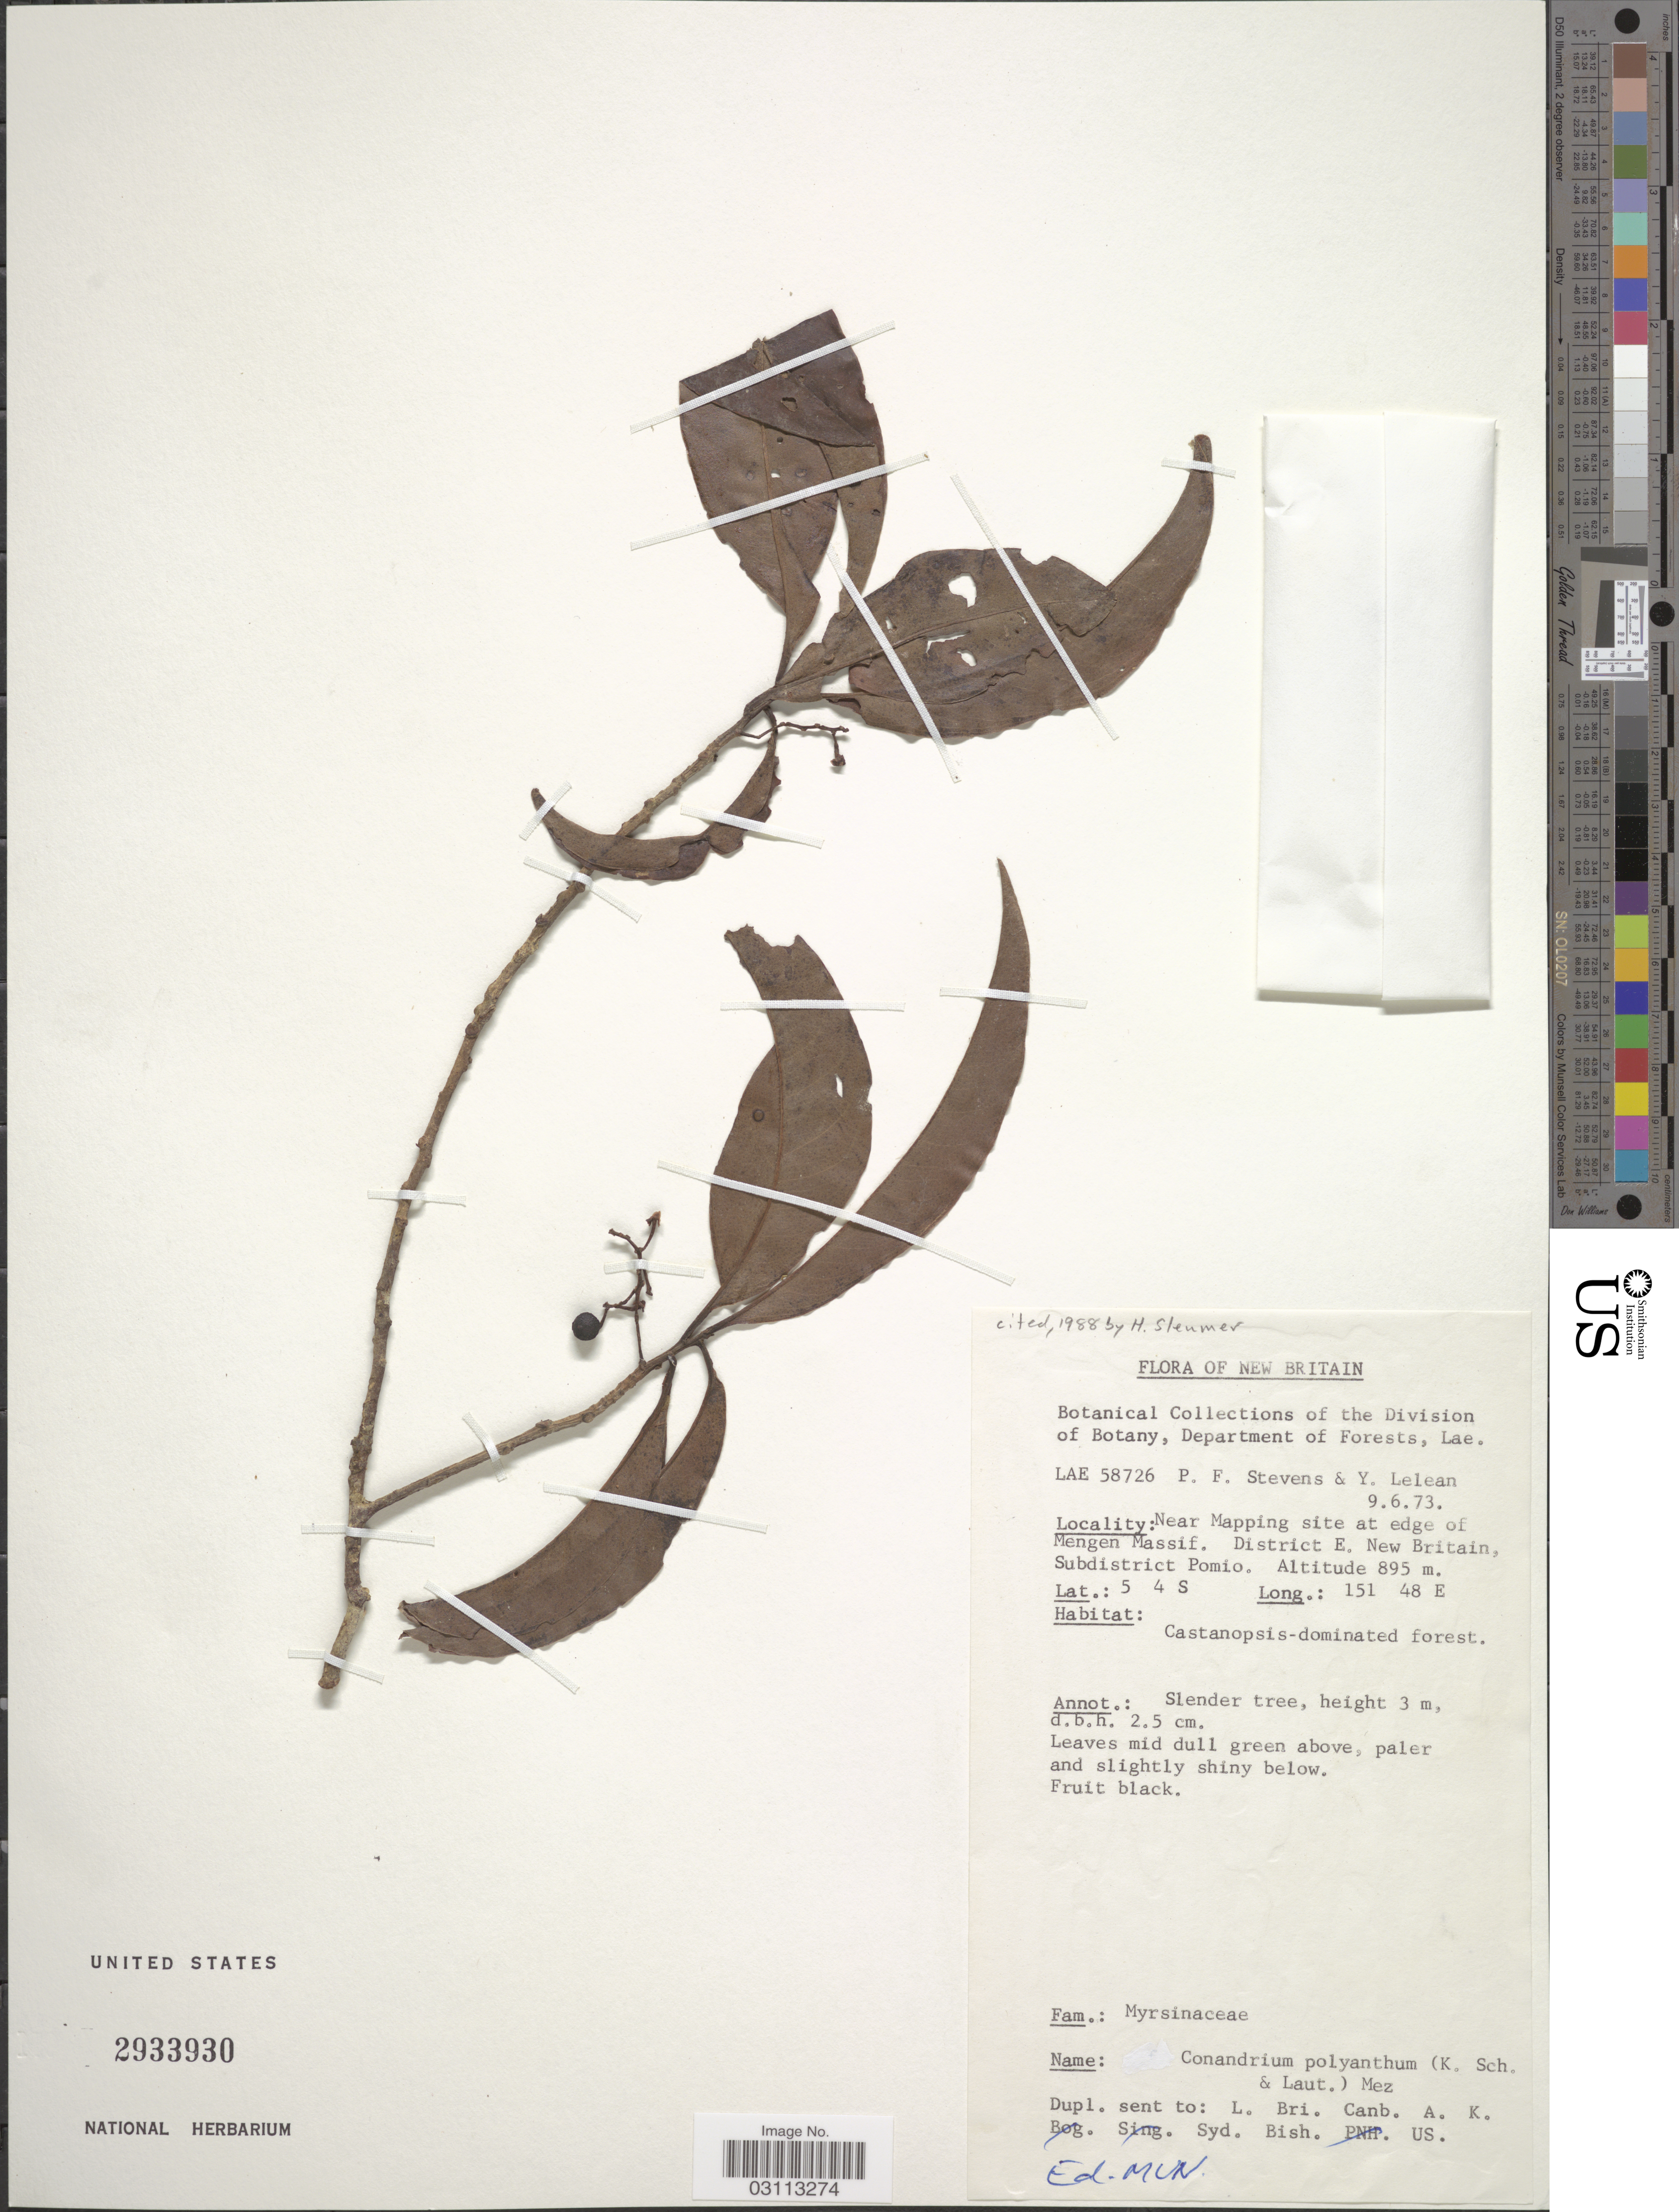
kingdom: Plantae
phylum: Tracheophyta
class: Magnoliopsida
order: Ericales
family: Primulaceae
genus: Conandrium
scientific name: Conandrium polyanthum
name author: (Lauterb. & K. Schum.) Mez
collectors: P. F. Stevens & Y. Lelean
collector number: LAE58726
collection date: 1973-06-09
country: Papua New Guinea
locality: New Britain. Near Mapping site at edge of Mengen Massif. District E. New Britain, Subdistrict Pomio.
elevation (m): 895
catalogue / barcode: US 2933930